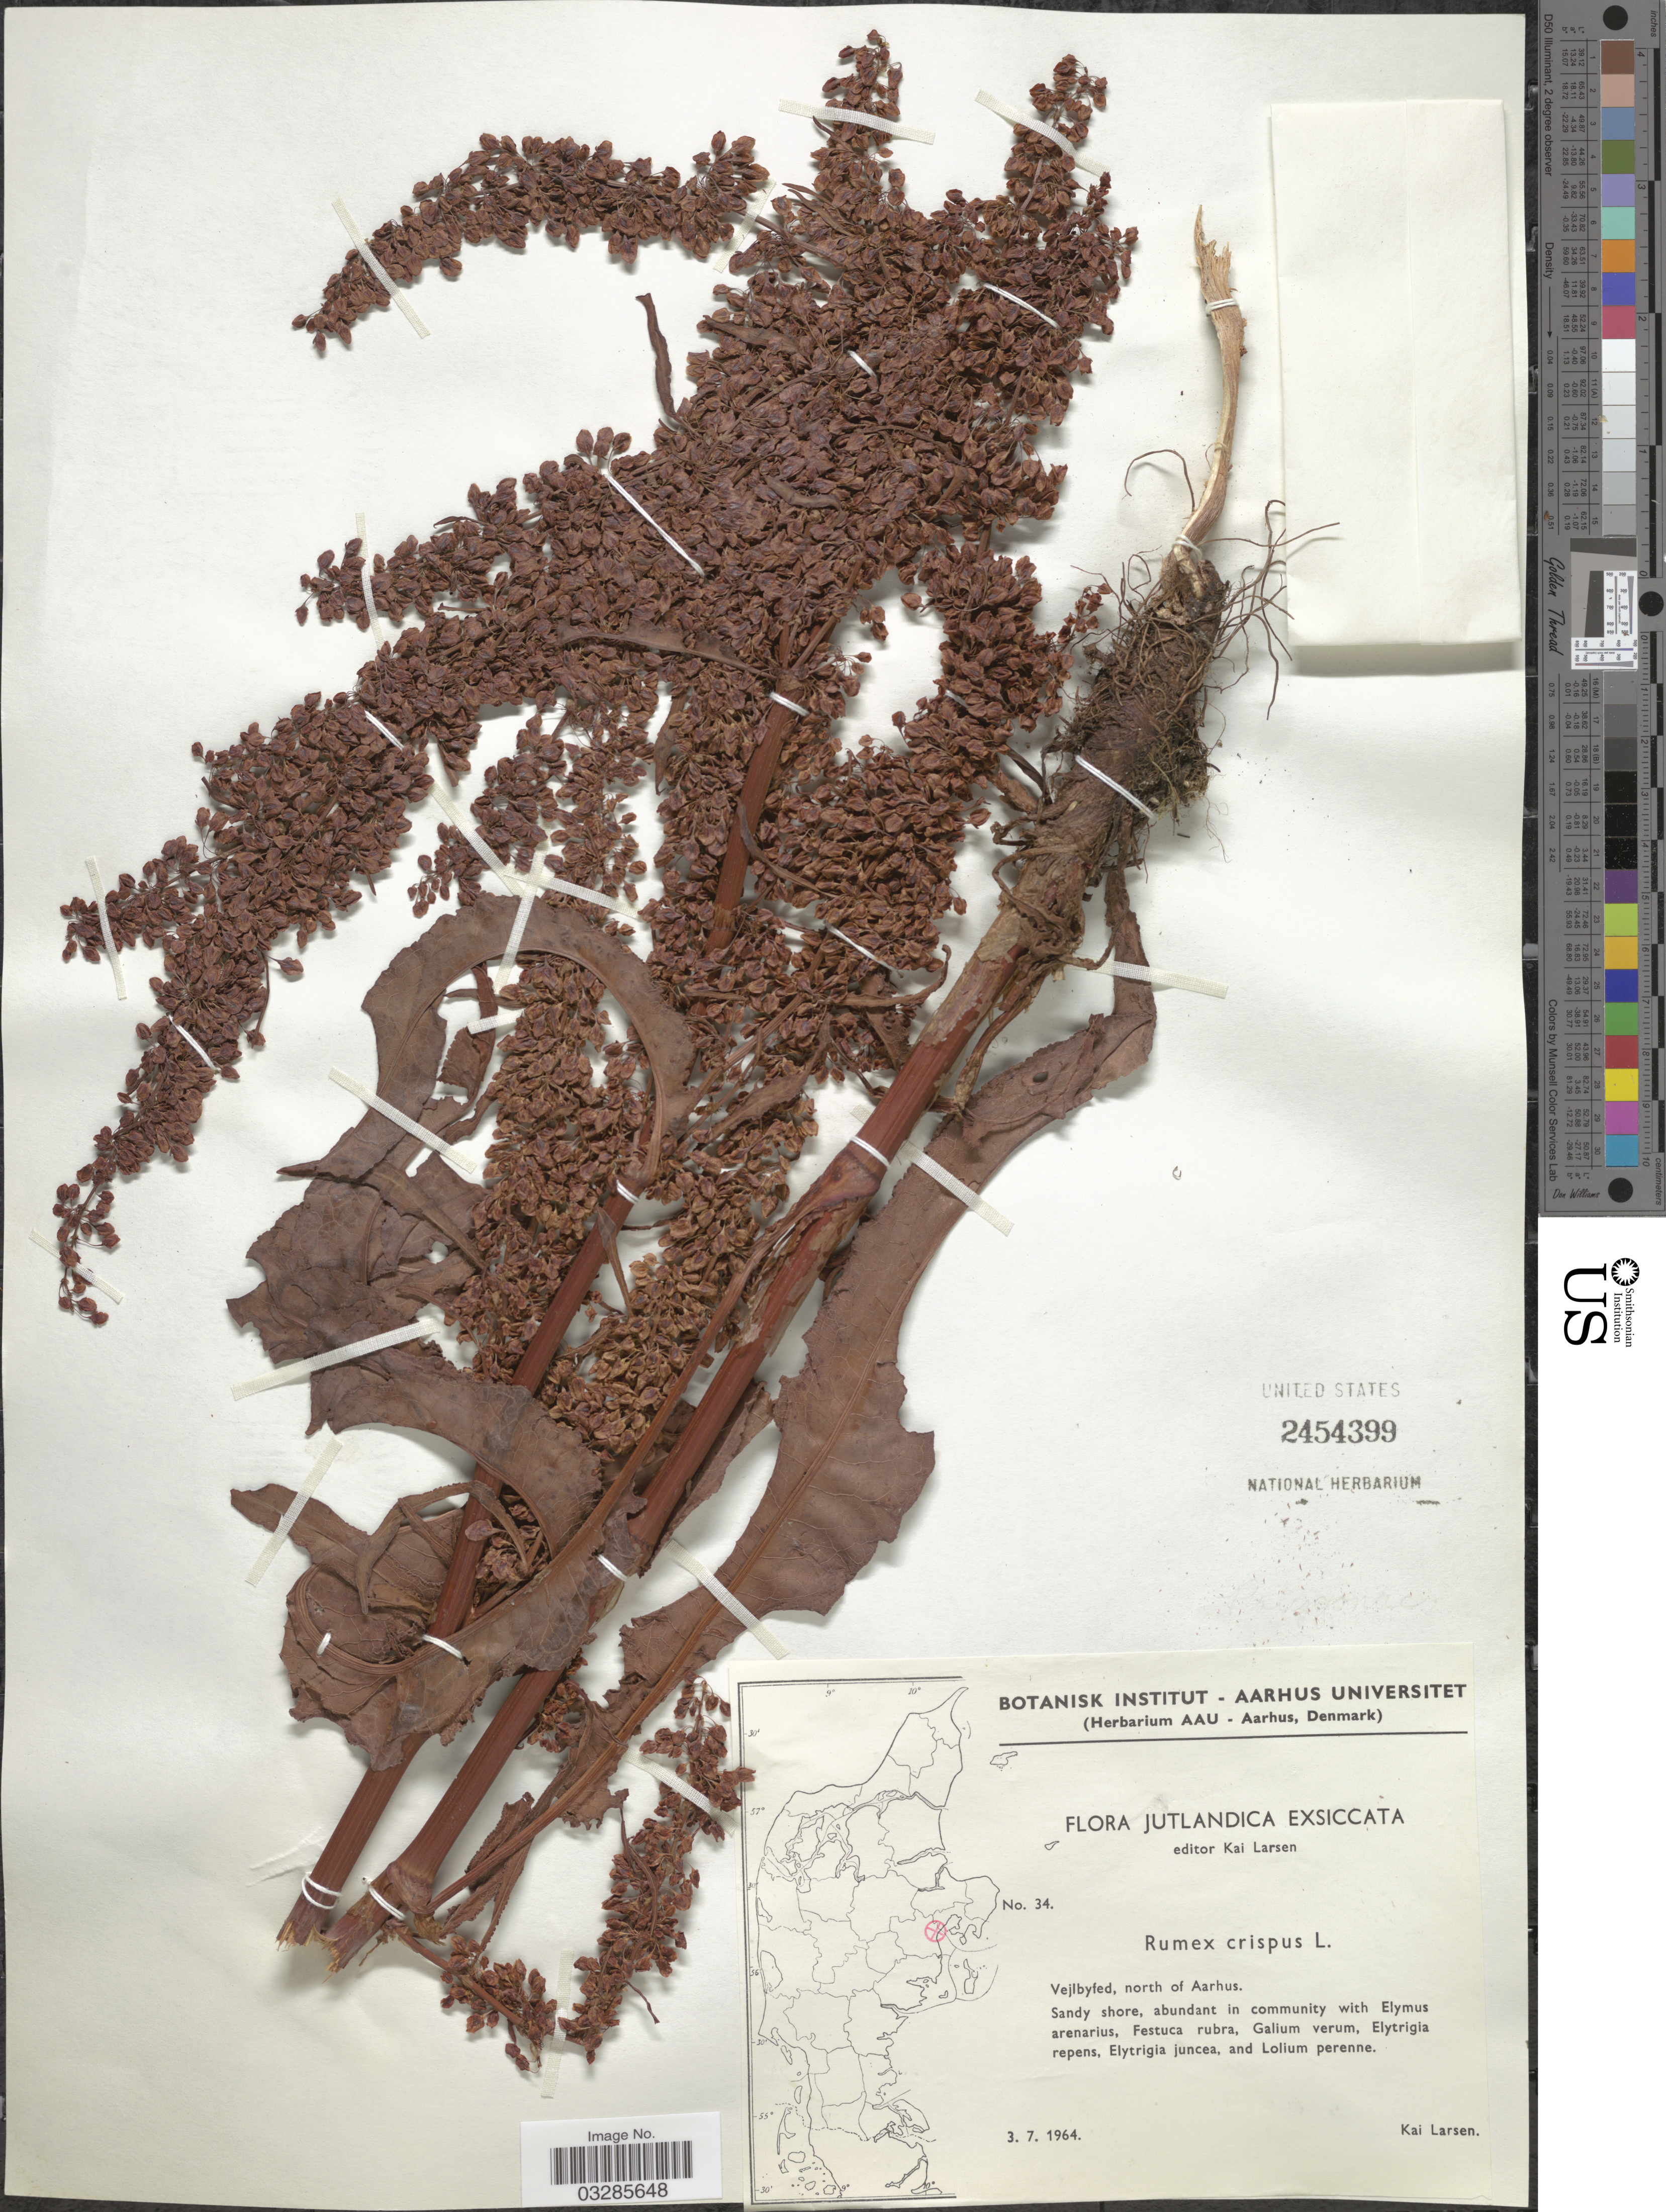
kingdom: Plantae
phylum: Tracheophyta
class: Magnoliopsida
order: Caryophyllales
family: Polygonaceae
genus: Rumex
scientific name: Rumex crispus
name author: L.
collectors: K. Larsen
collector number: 34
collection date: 1964-07-03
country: Denmark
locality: Jutlandica. Vejlbyfed, north of Aarhus.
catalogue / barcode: US 2454399